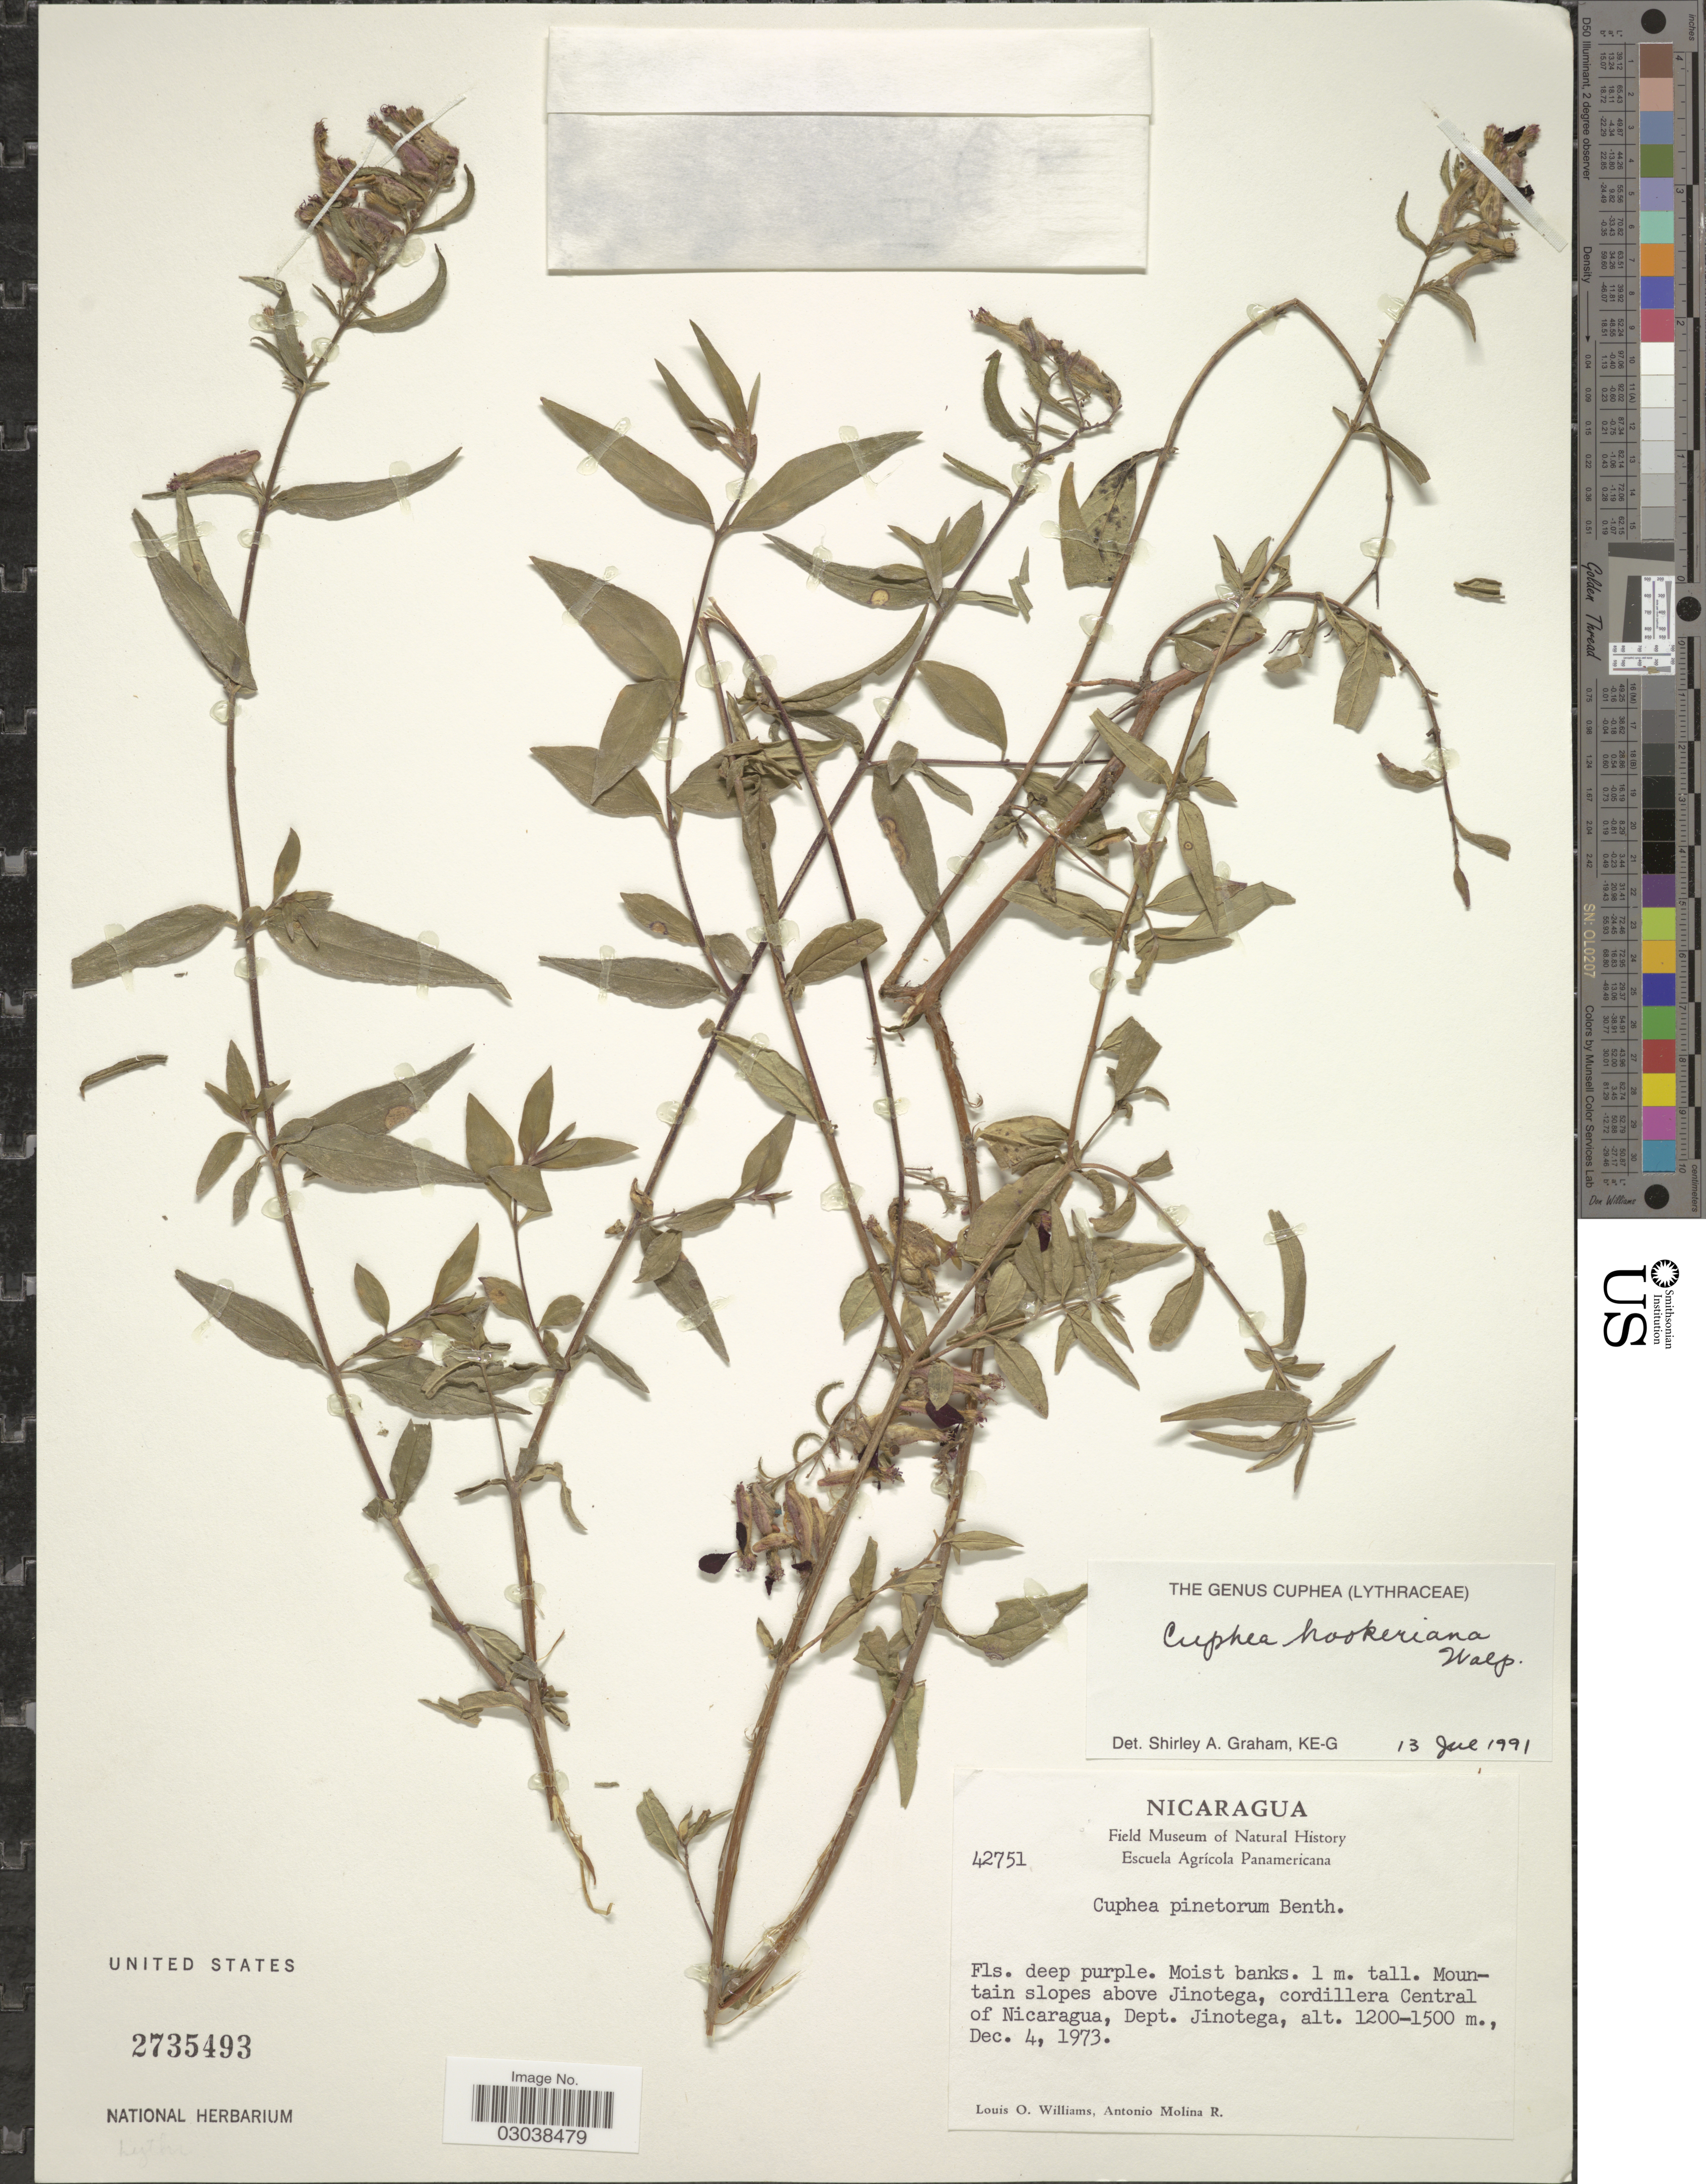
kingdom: Plantae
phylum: Tracheophyta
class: Magnoliopsida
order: Myrtales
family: Lythraceae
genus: Cuphea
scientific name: Cuphea hookeriana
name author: Walp.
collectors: L. O. Williams & A. Molina R.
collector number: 42751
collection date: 1973-12-04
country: Nicaragua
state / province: Jinotega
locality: Mountain slopes above Jinotega, cordillera Central of Nicaragua, Dept. Jinotega.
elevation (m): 1200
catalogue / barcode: US 2735493